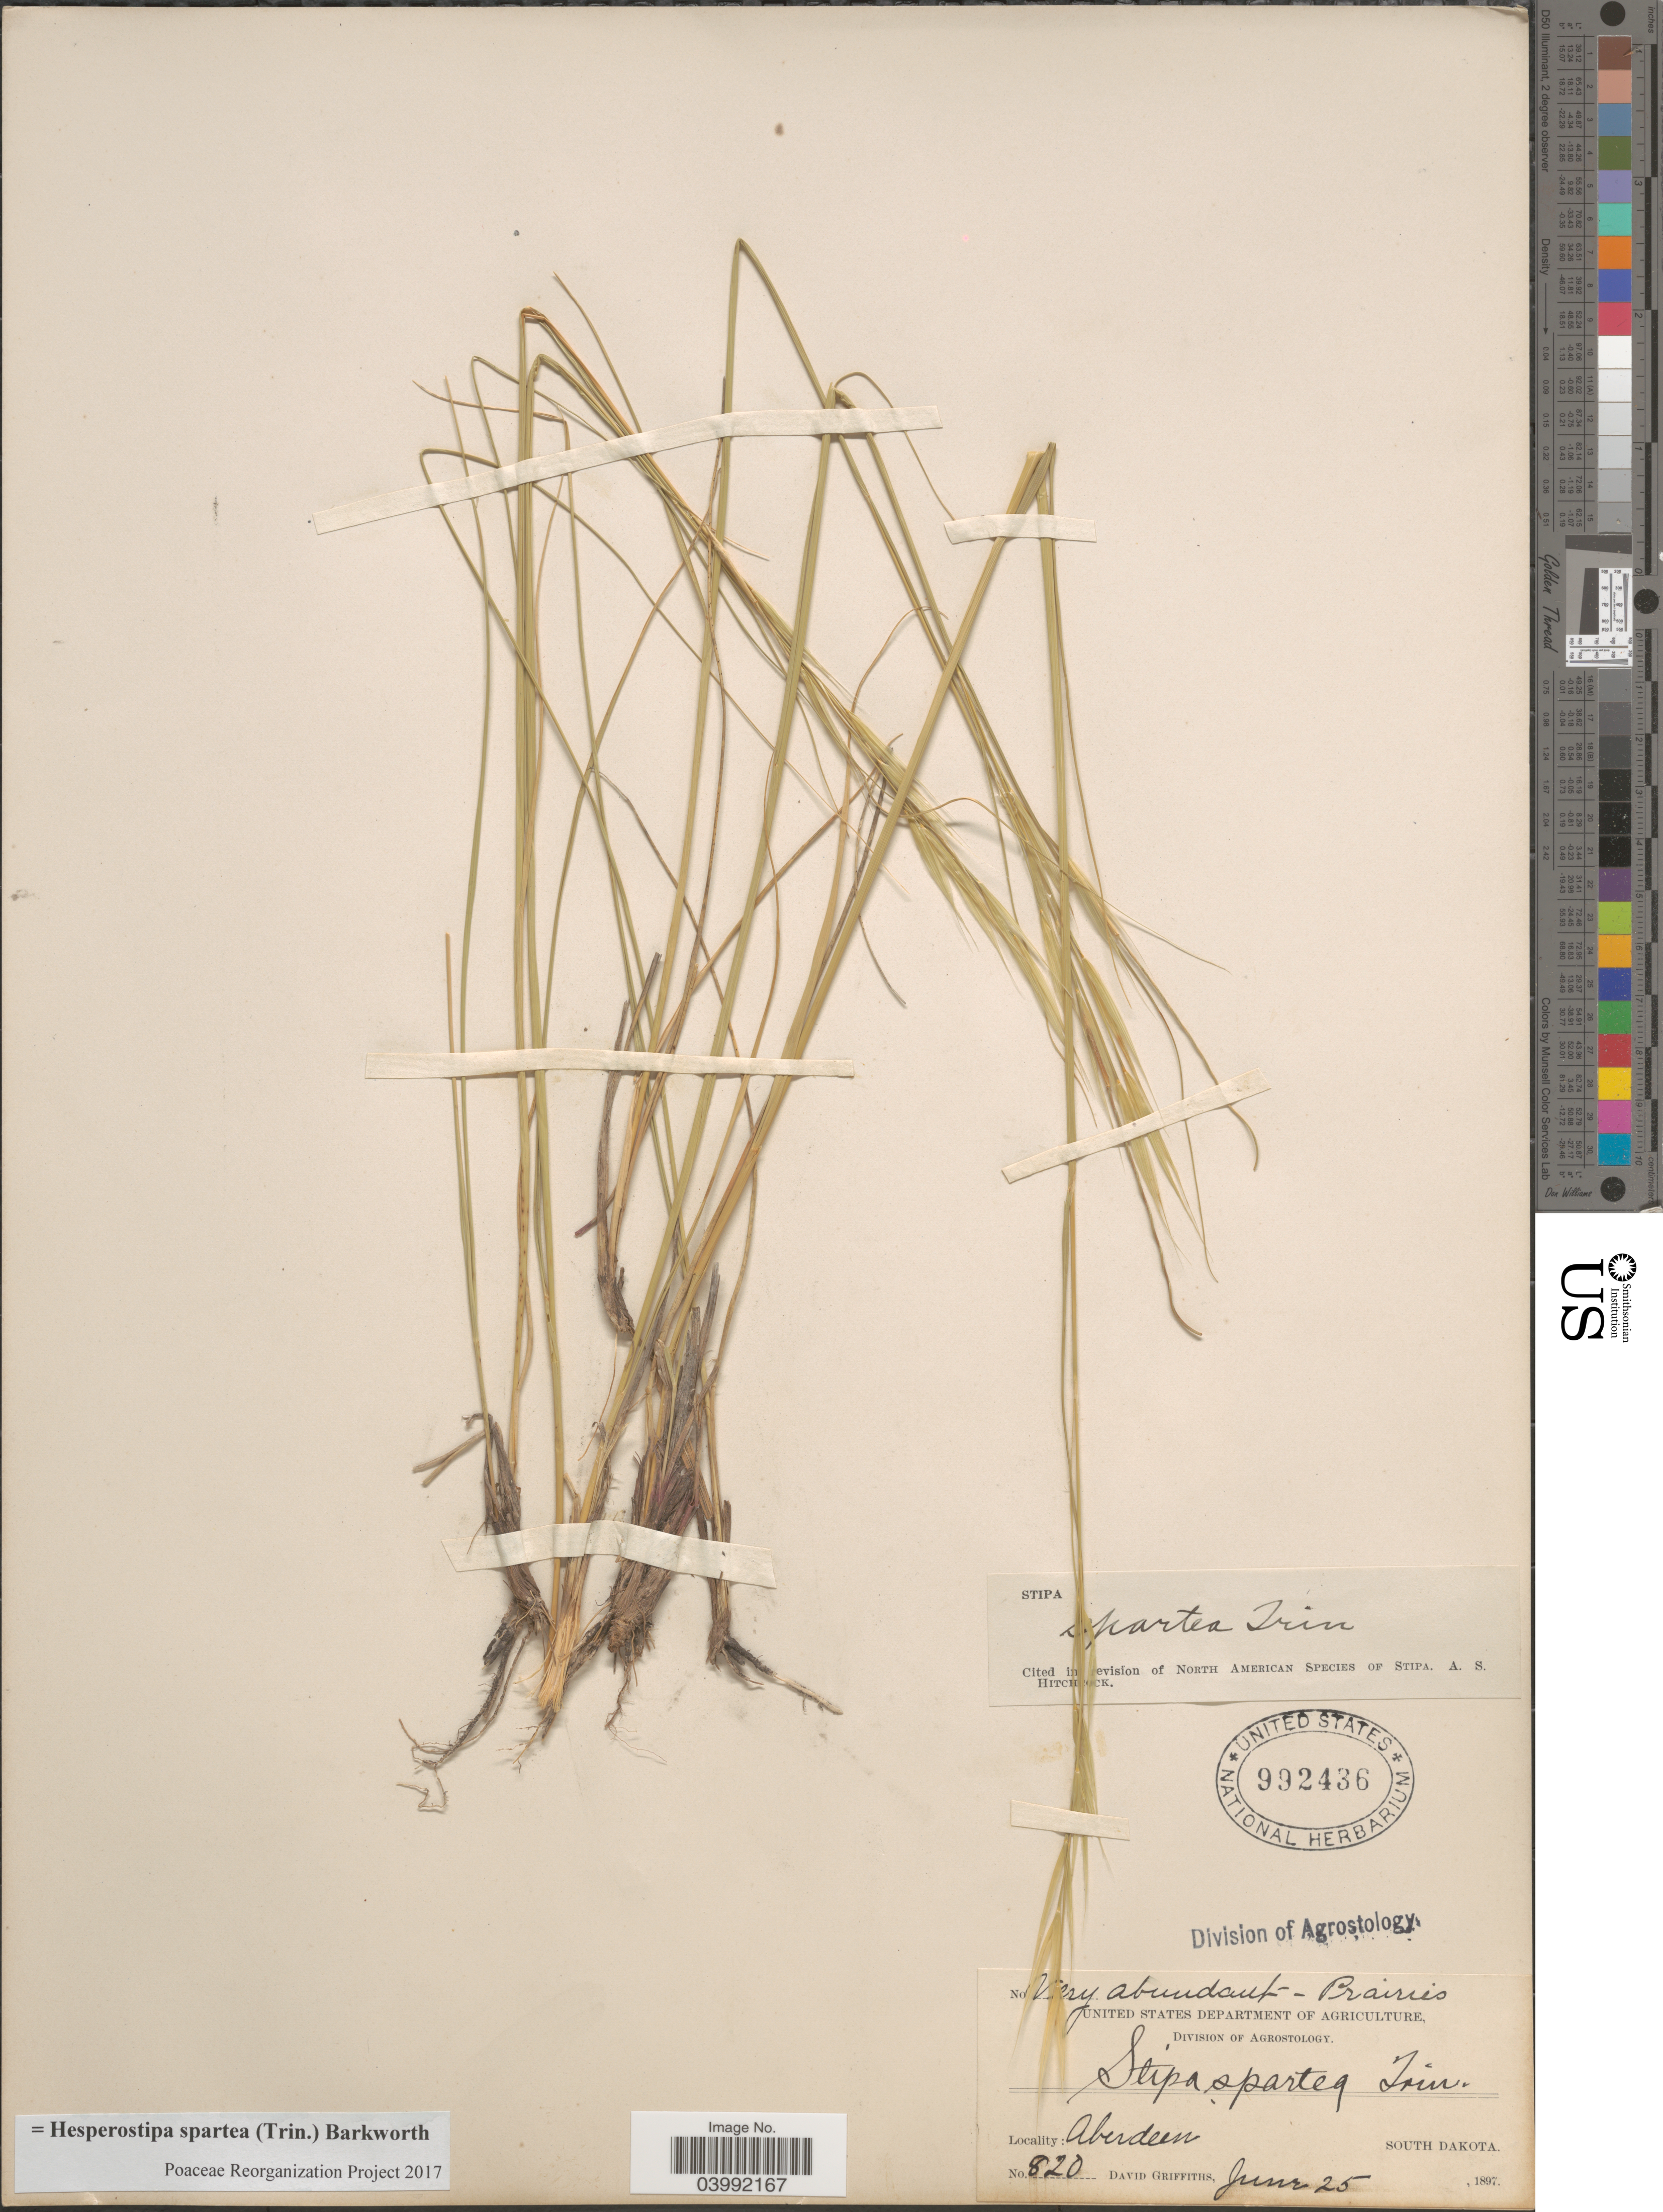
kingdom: Plantae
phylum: Tracheophyta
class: Liliopsida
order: Poales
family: Poaceae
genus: Hesperostipa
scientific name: Hesperostipa spartea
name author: (Trin.) Barkworth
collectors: D. Griffiths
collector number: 820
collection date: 1897-06-25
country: United States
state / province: South Dakota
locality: Aberdeen.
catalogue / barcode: US 992436